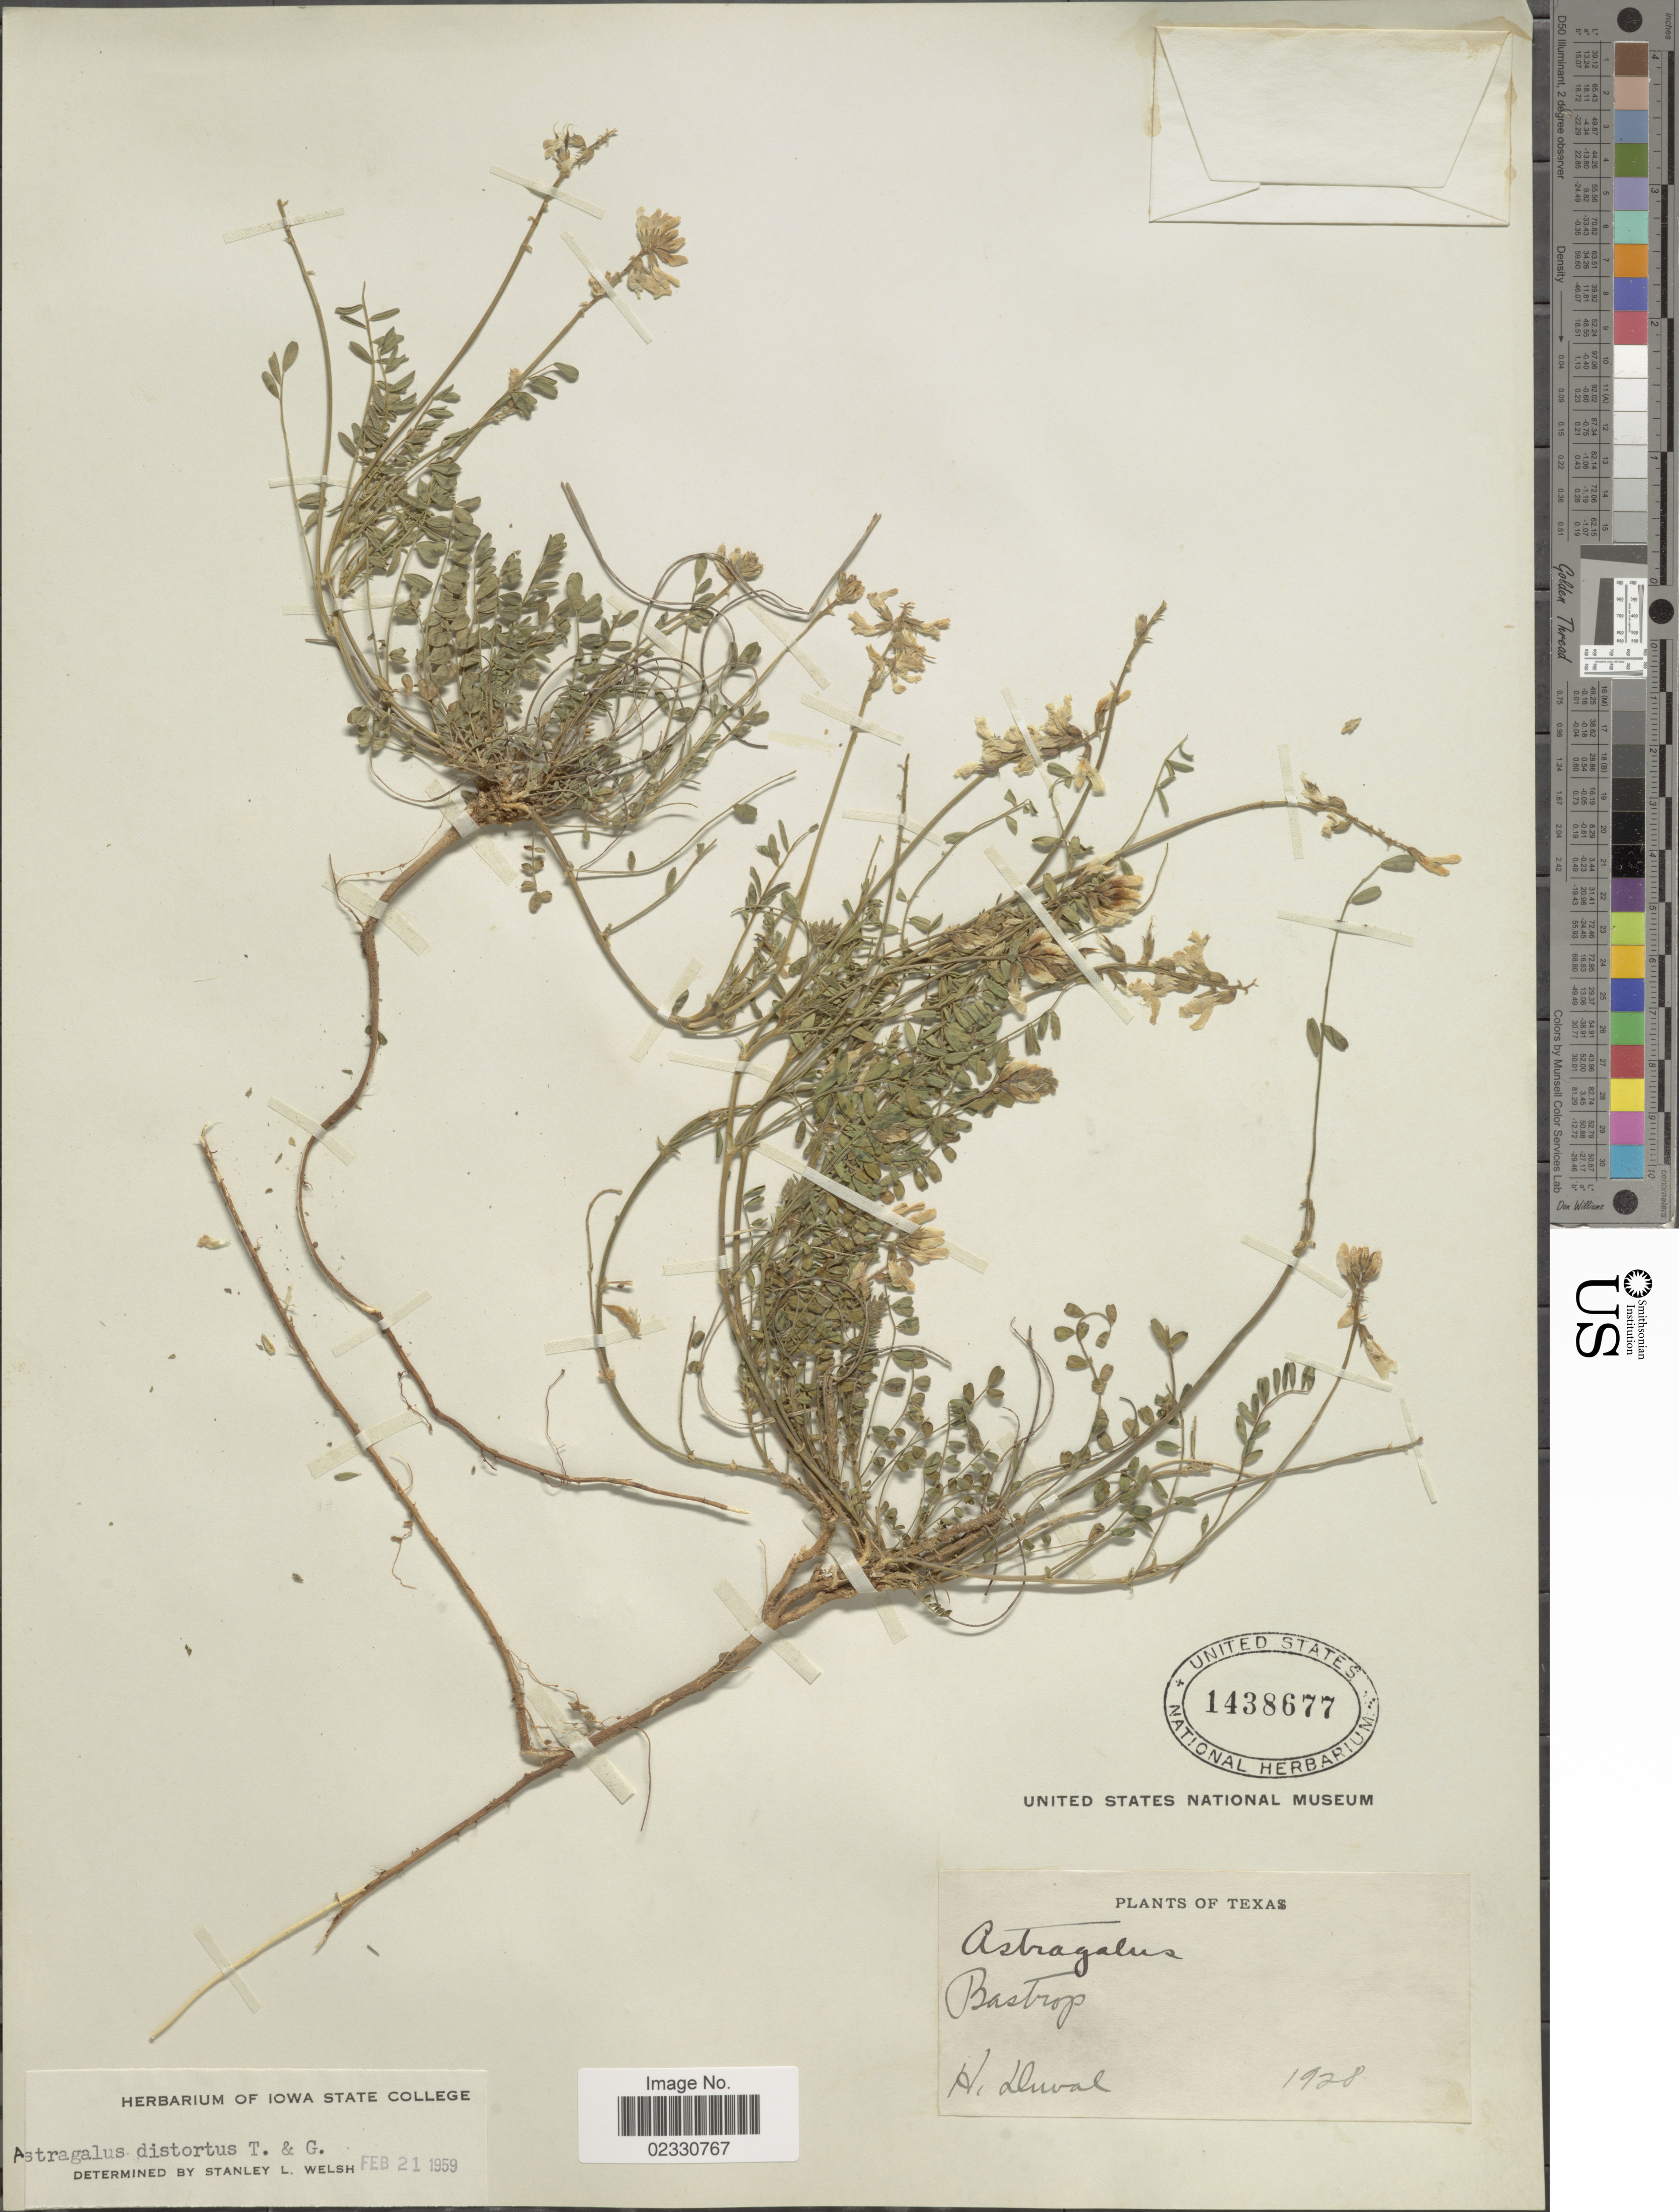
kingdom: Plantae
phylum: Tracheophyta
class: Magnoliopsida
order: Fabales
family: Fabaceae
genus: Astragalus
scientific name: Astragalus distortus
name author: Torr. & A. Gray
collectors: H. Duval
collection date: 1928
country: United States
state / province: Texas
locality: Bastrop.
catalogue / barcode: US 1438677